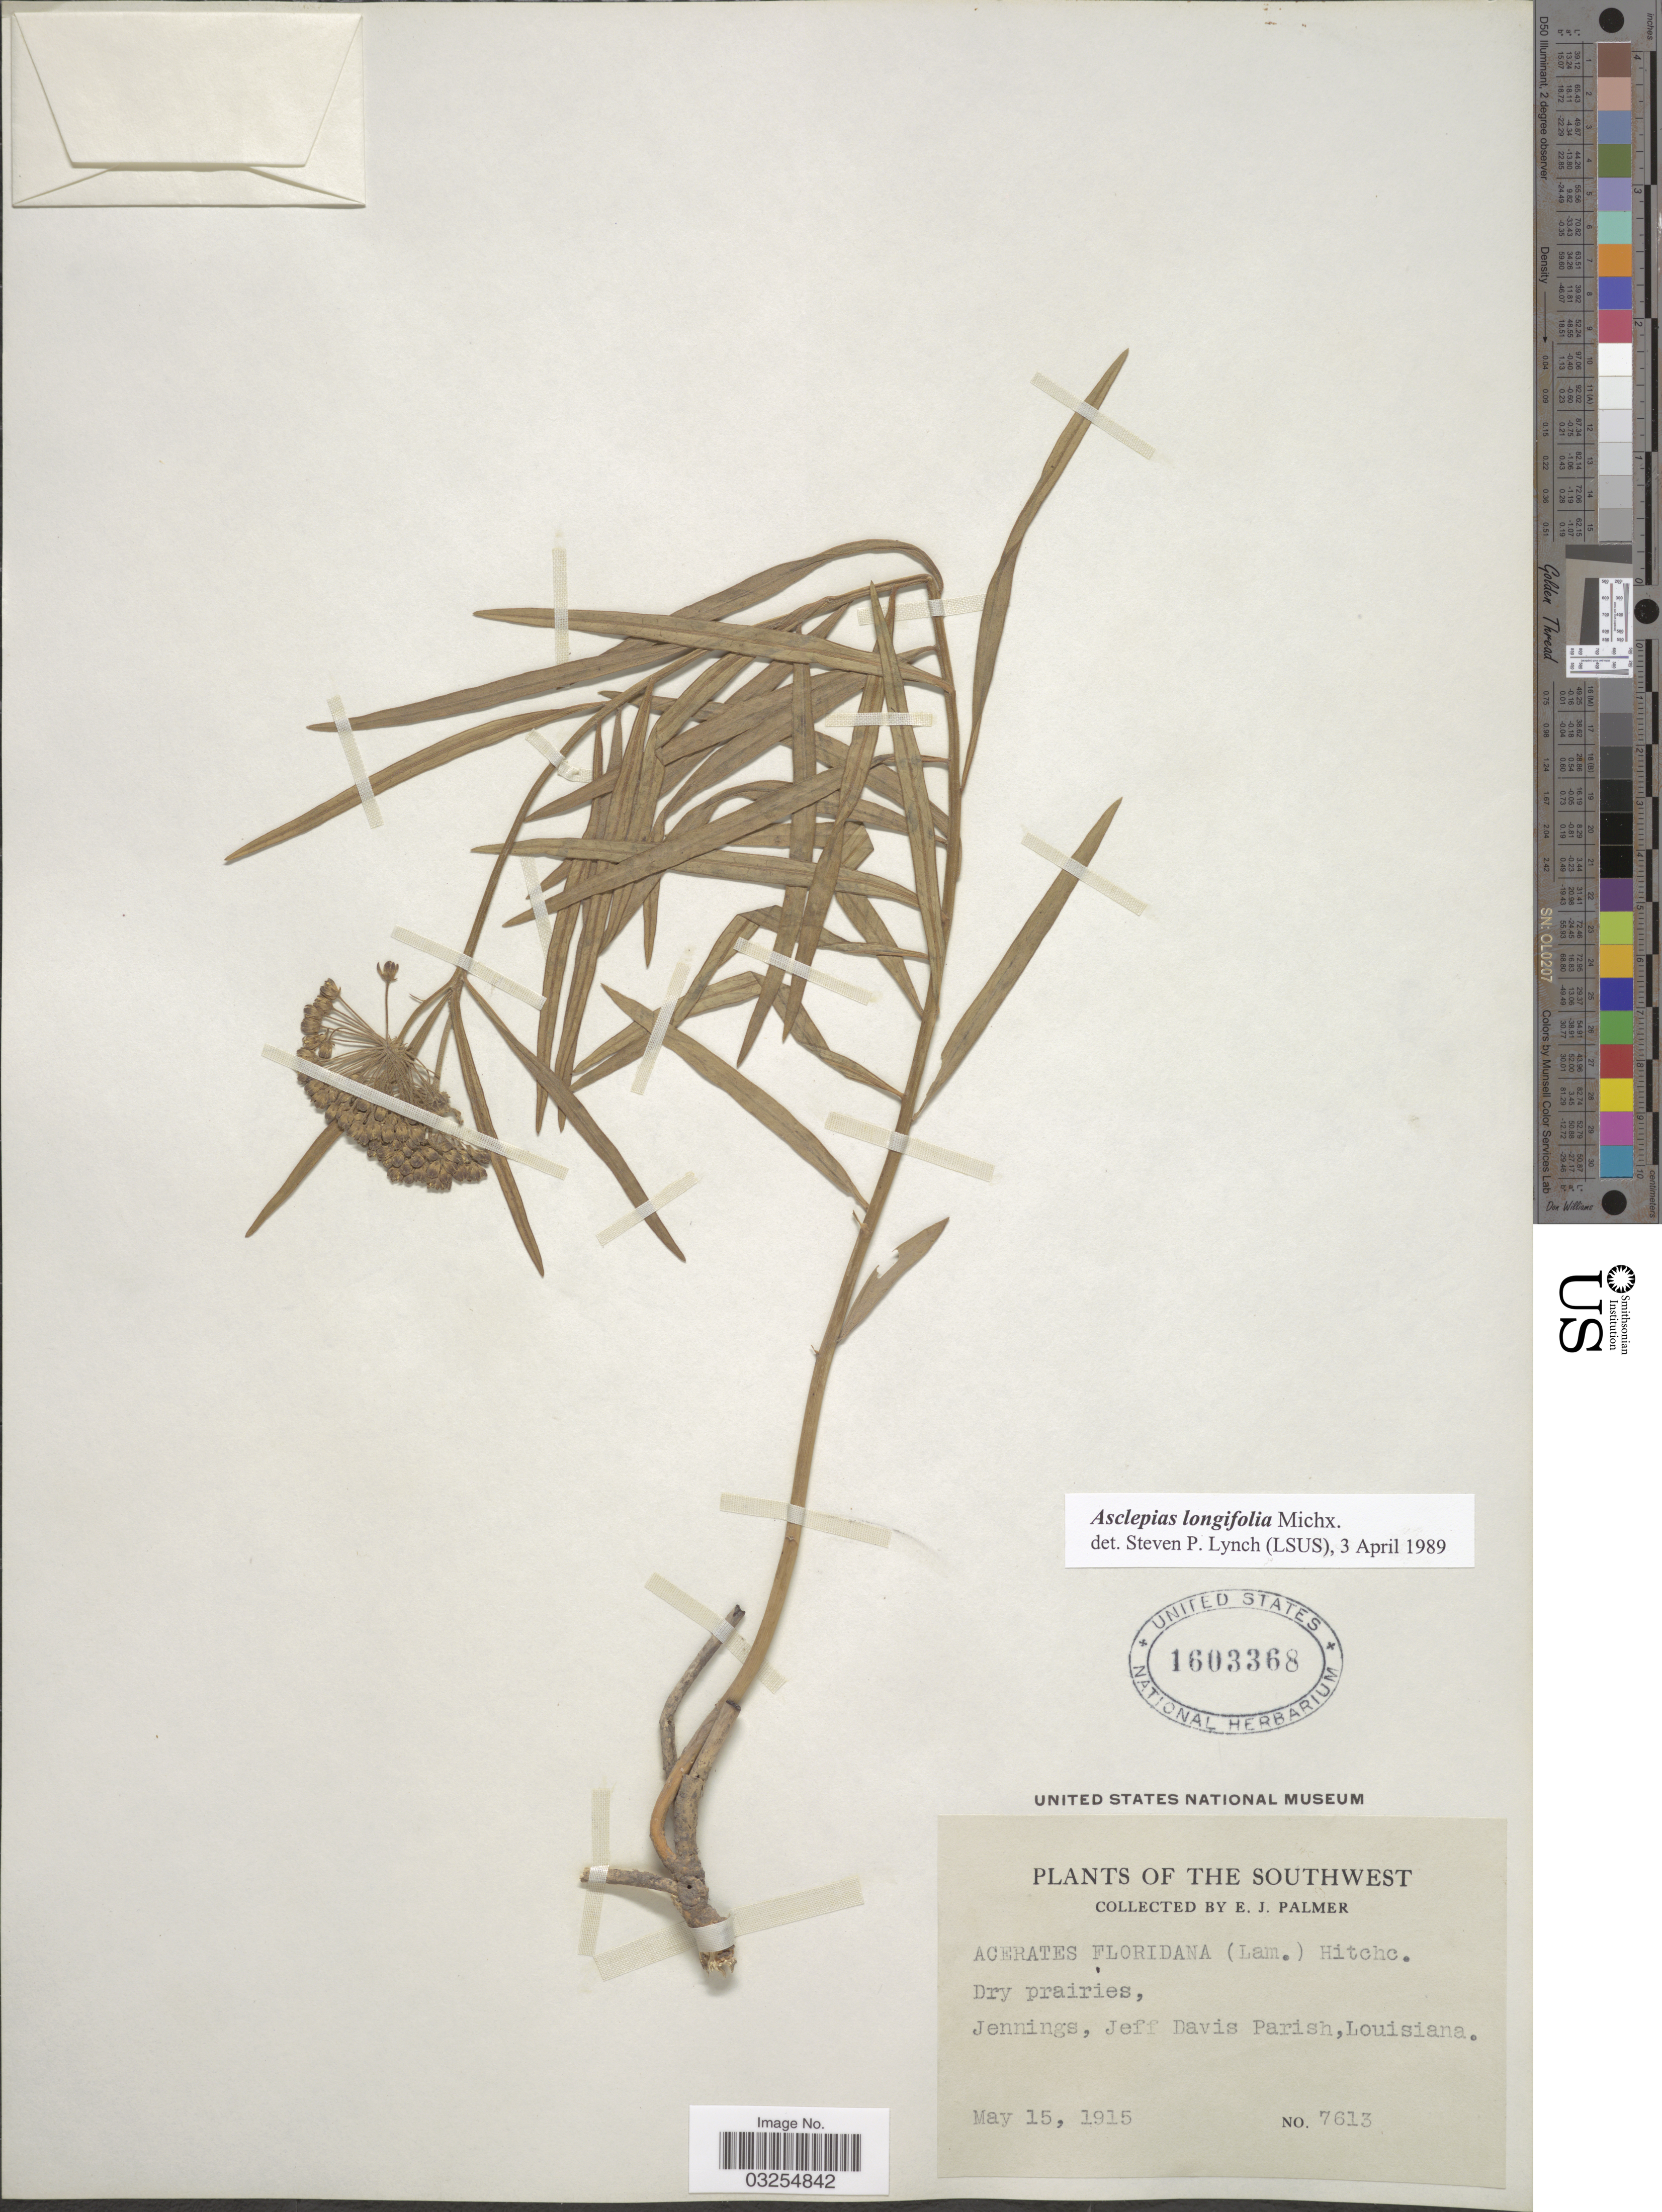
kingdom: Plantae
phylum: Tracheophyta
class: Magnoliopsida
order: Gentianales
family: Apocynaceae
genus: Asclepias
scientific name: Asclepias longifolia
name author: Michx.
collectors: E. J. Palmer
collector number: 7613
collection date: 1915-05-15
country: United States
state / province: Louisiana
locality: The southwest. Dry prairies, Jennings, Jeff Davis Parish.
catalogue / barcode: US 1603368